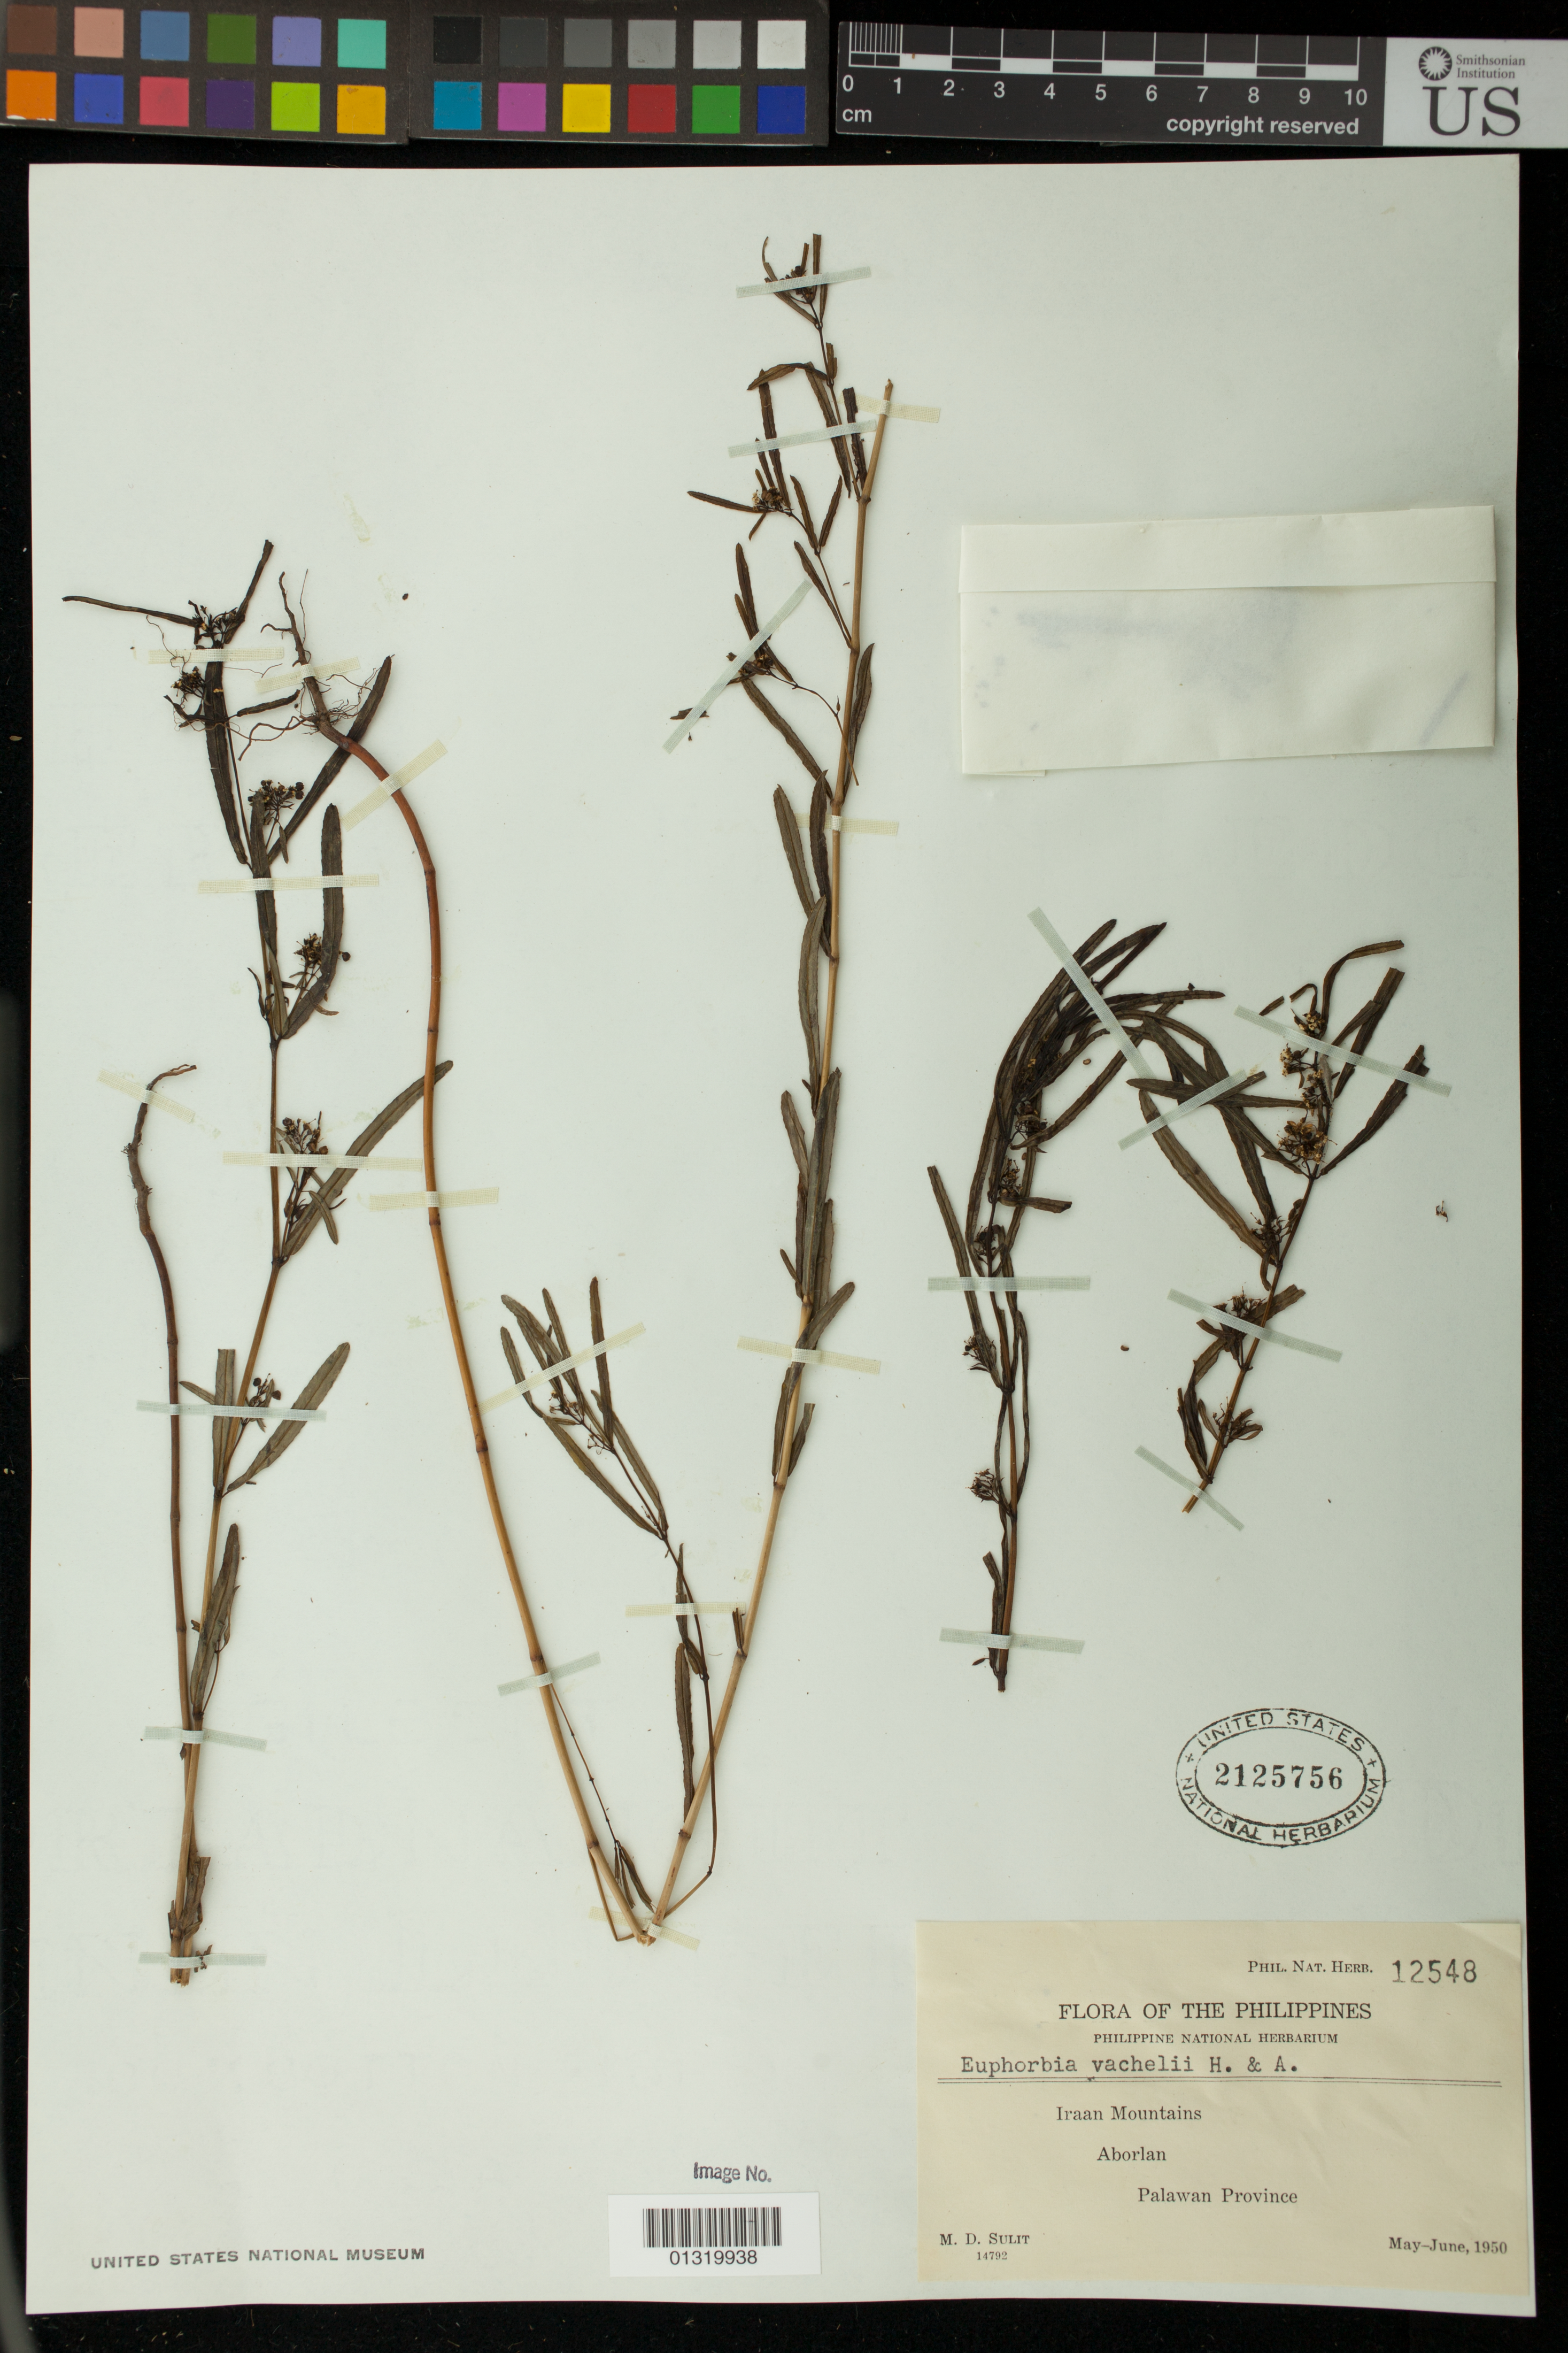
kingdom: Plantae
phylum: Tracheophyta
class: Magnoliopsida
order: Malpighiales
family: Euphorbiaceae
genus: Euphorbia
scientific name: Euphorbia bifida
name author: Hook. & Arn.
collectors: M. Sulit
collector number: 12548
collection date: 1950-05/1950-06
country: Philippines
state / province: Mimaropa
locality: Iraan Mountains; Aborlan; Palawan Province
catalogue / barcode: US 2125756